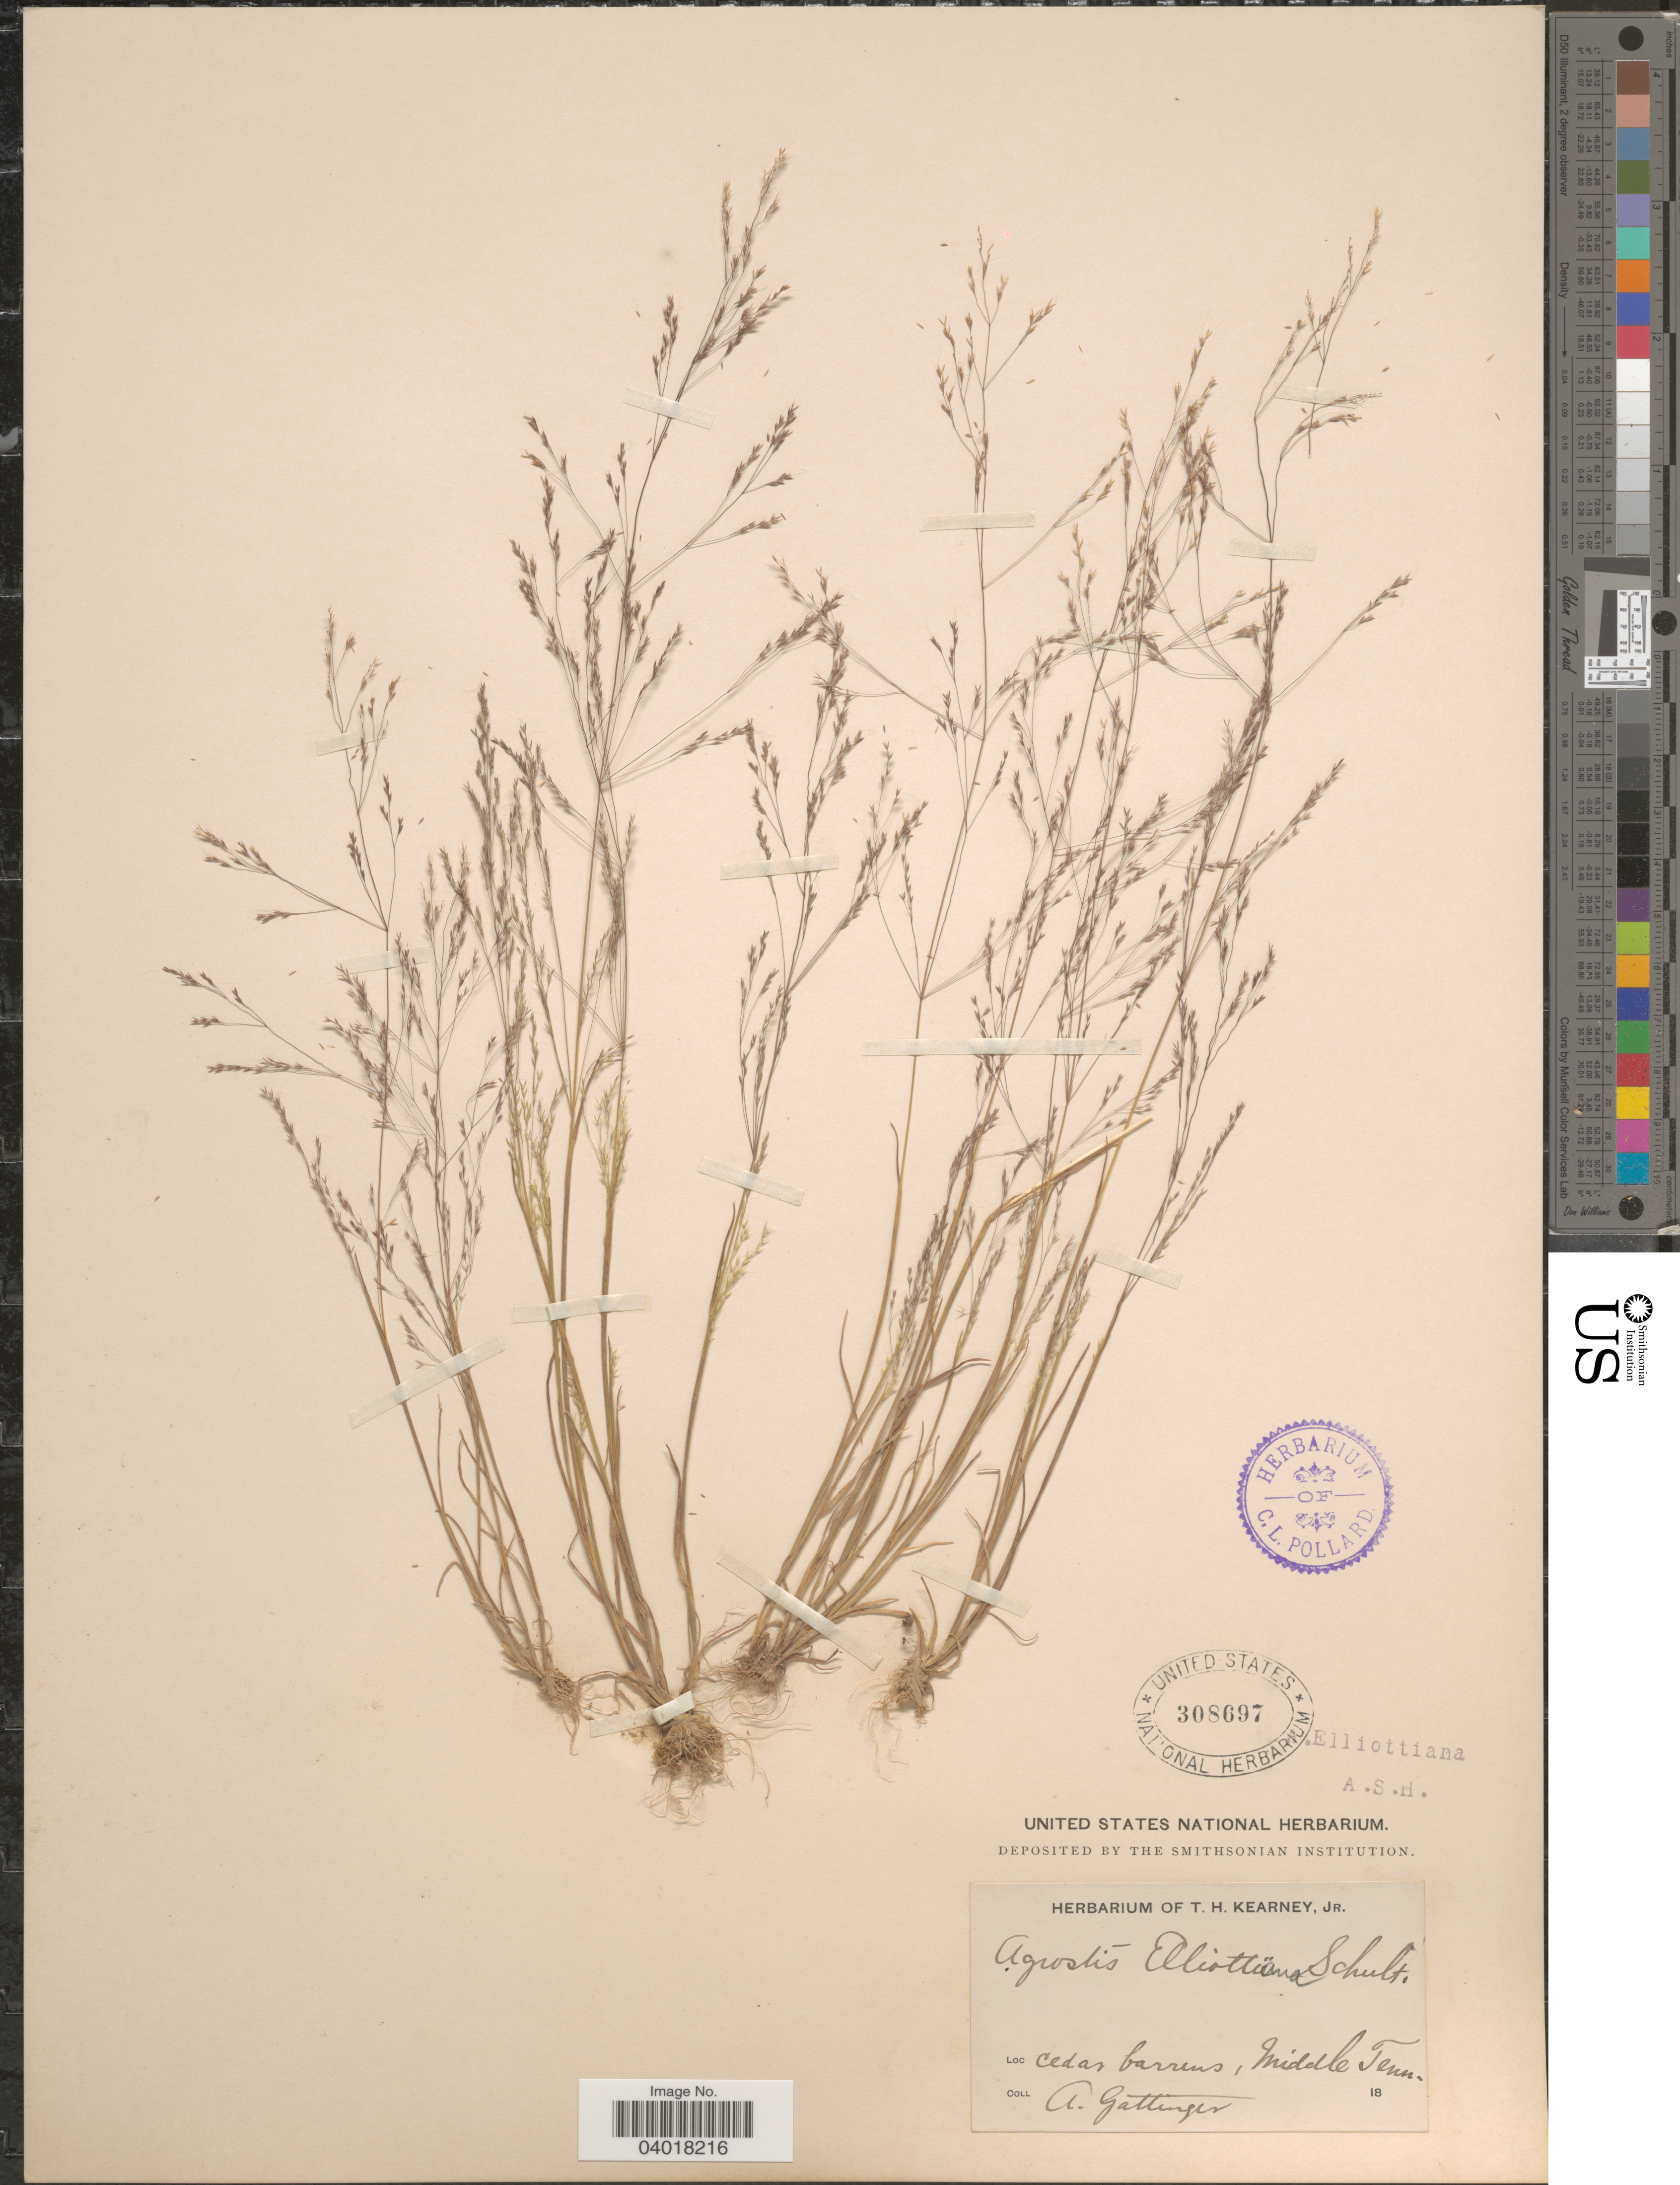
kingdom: Plantae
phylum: Tracheophyta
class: Liliopsida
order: Poales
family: Poaceae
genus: Agrostis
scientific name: Agrostis elliottiana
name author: Schult.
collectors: A. Gattinger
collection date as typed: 18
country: United States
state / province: Tennessee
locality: Cedar barrens, Middle Tenn.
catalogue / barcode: US 308697